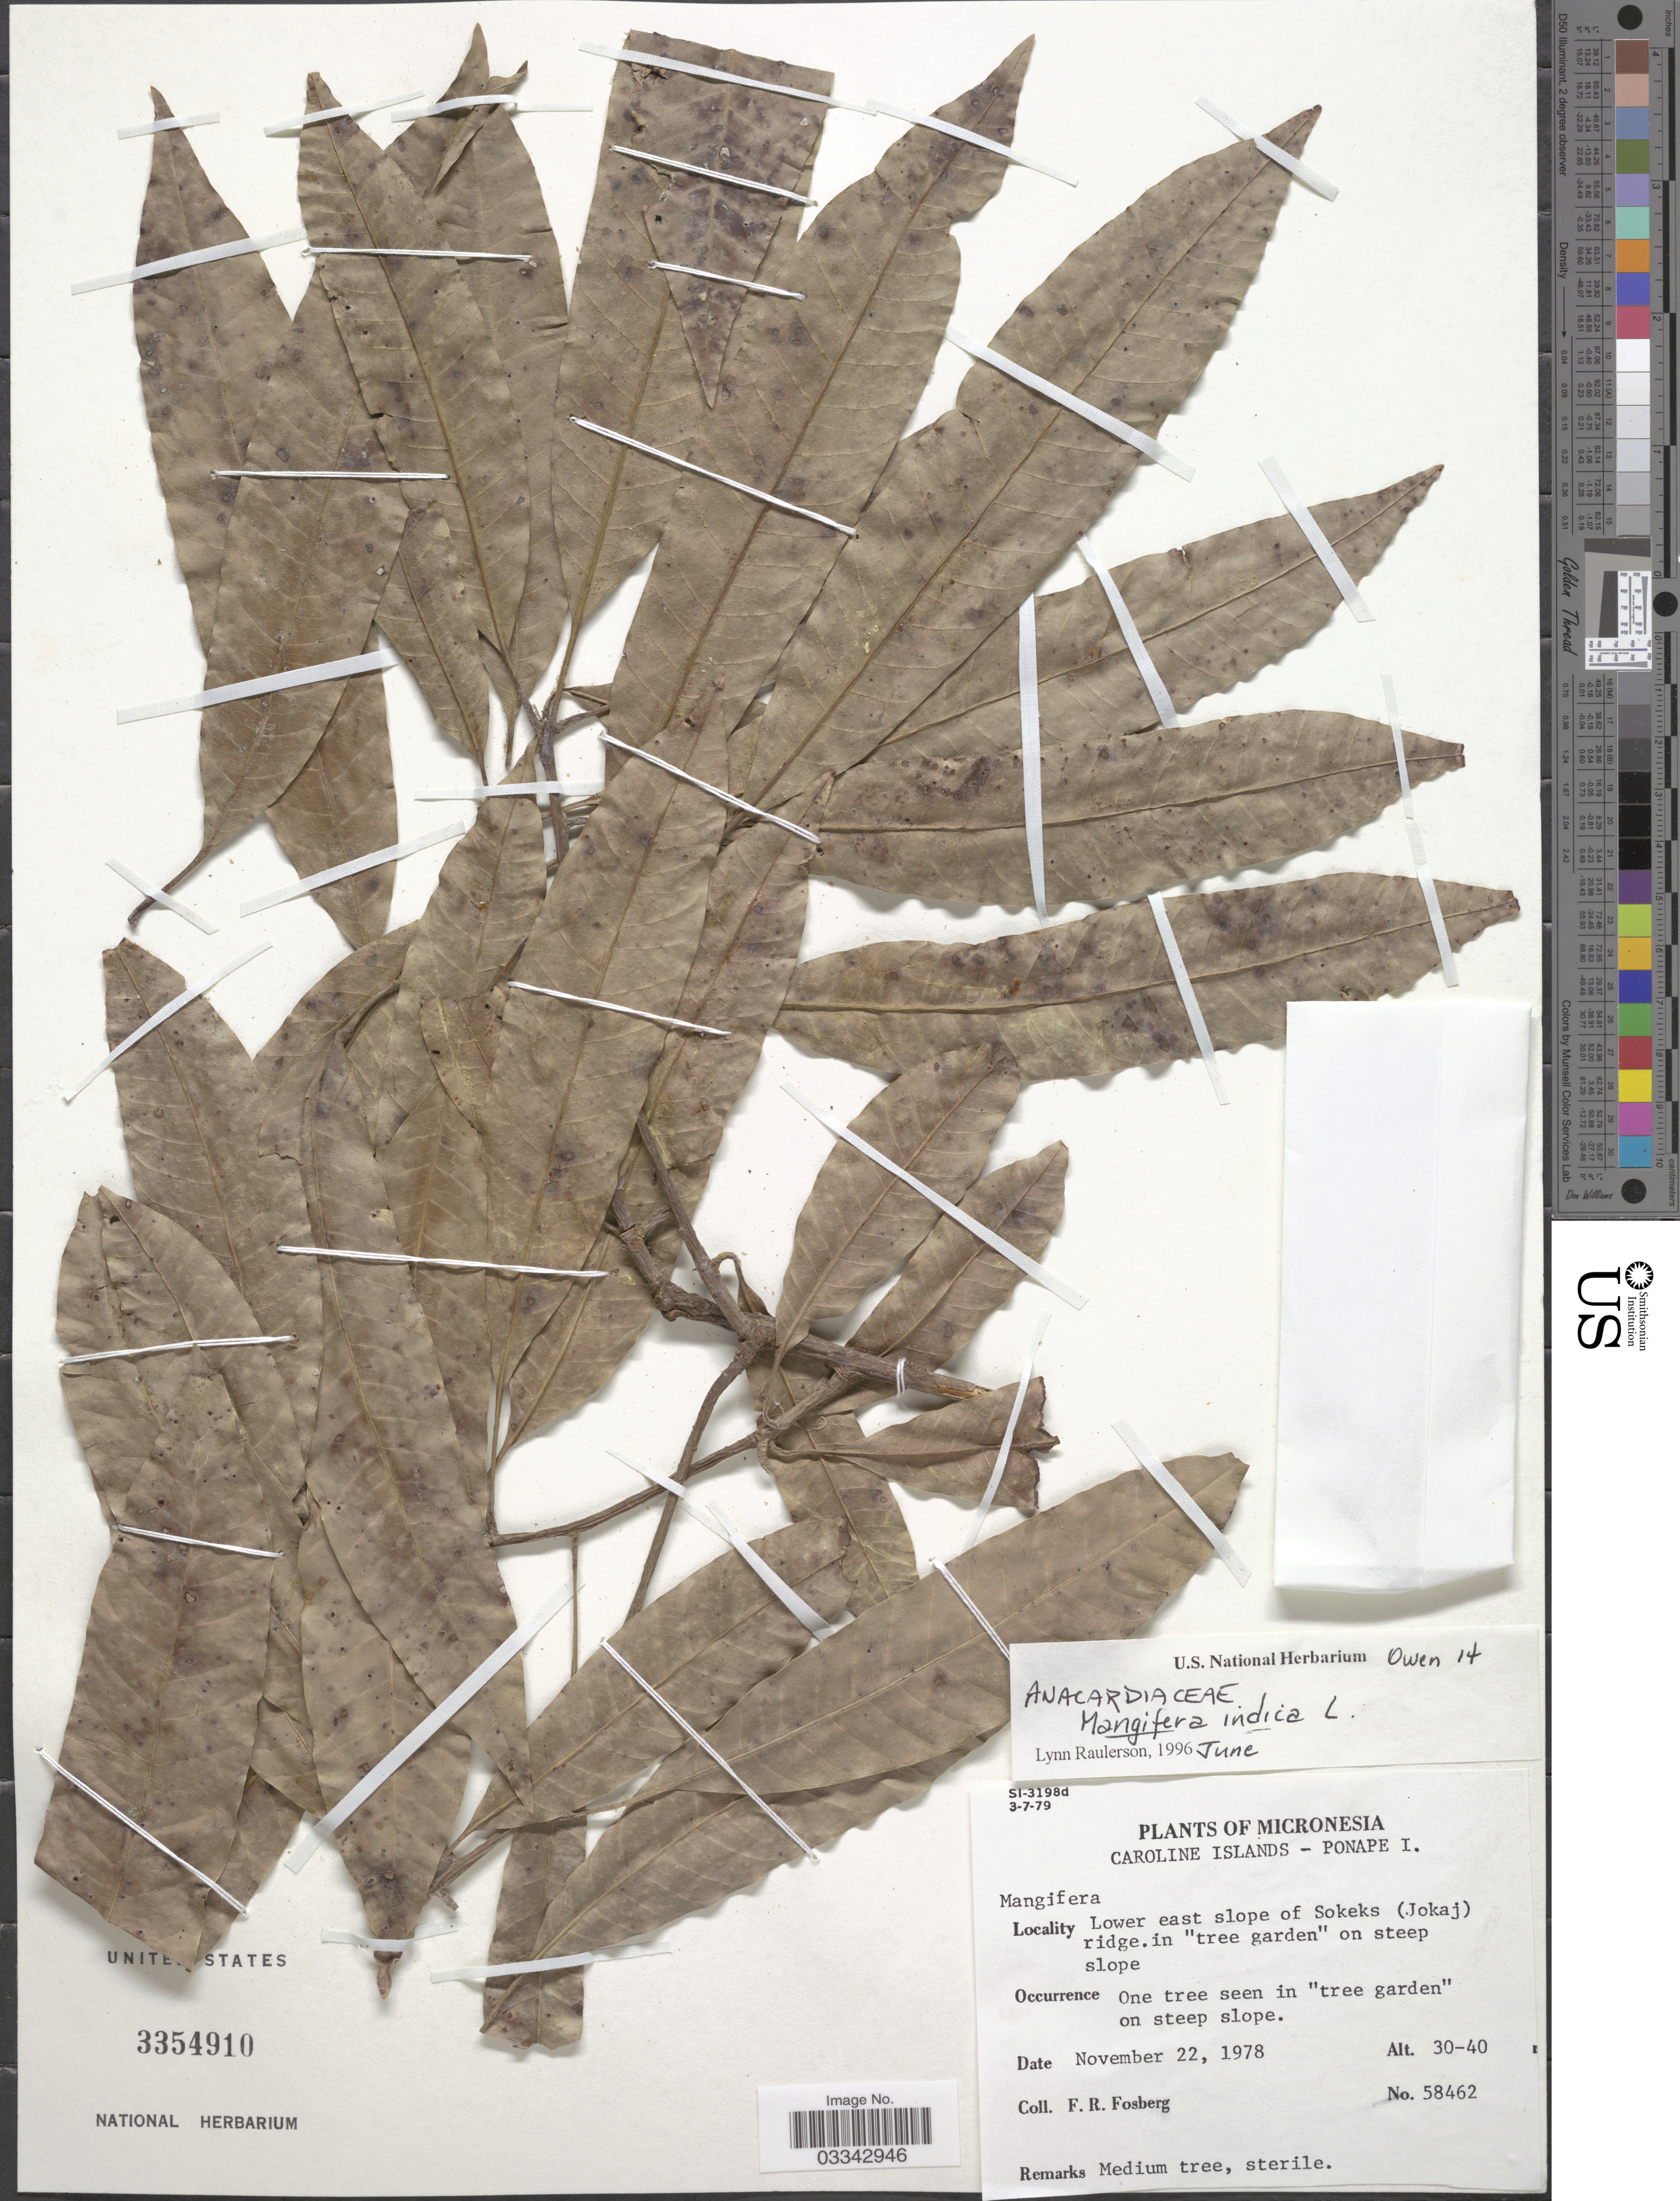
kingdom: Plantae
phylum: Tracheophyta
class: Magnoliopsida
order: Sapindales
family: Anacardiaceae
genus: Mangifera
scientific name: Mangifera indica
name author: L.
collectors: F. R. Fosberg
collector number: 58462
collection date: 1978-11-22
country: Micronesia, Federated States of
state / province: Pohnpei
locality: Micronesia. Caroline Islands - Ponape I. Lower east slope of Sokeks (Jokaj) ridge. in "tree garden" on steep slope.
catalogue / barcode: US 3354910